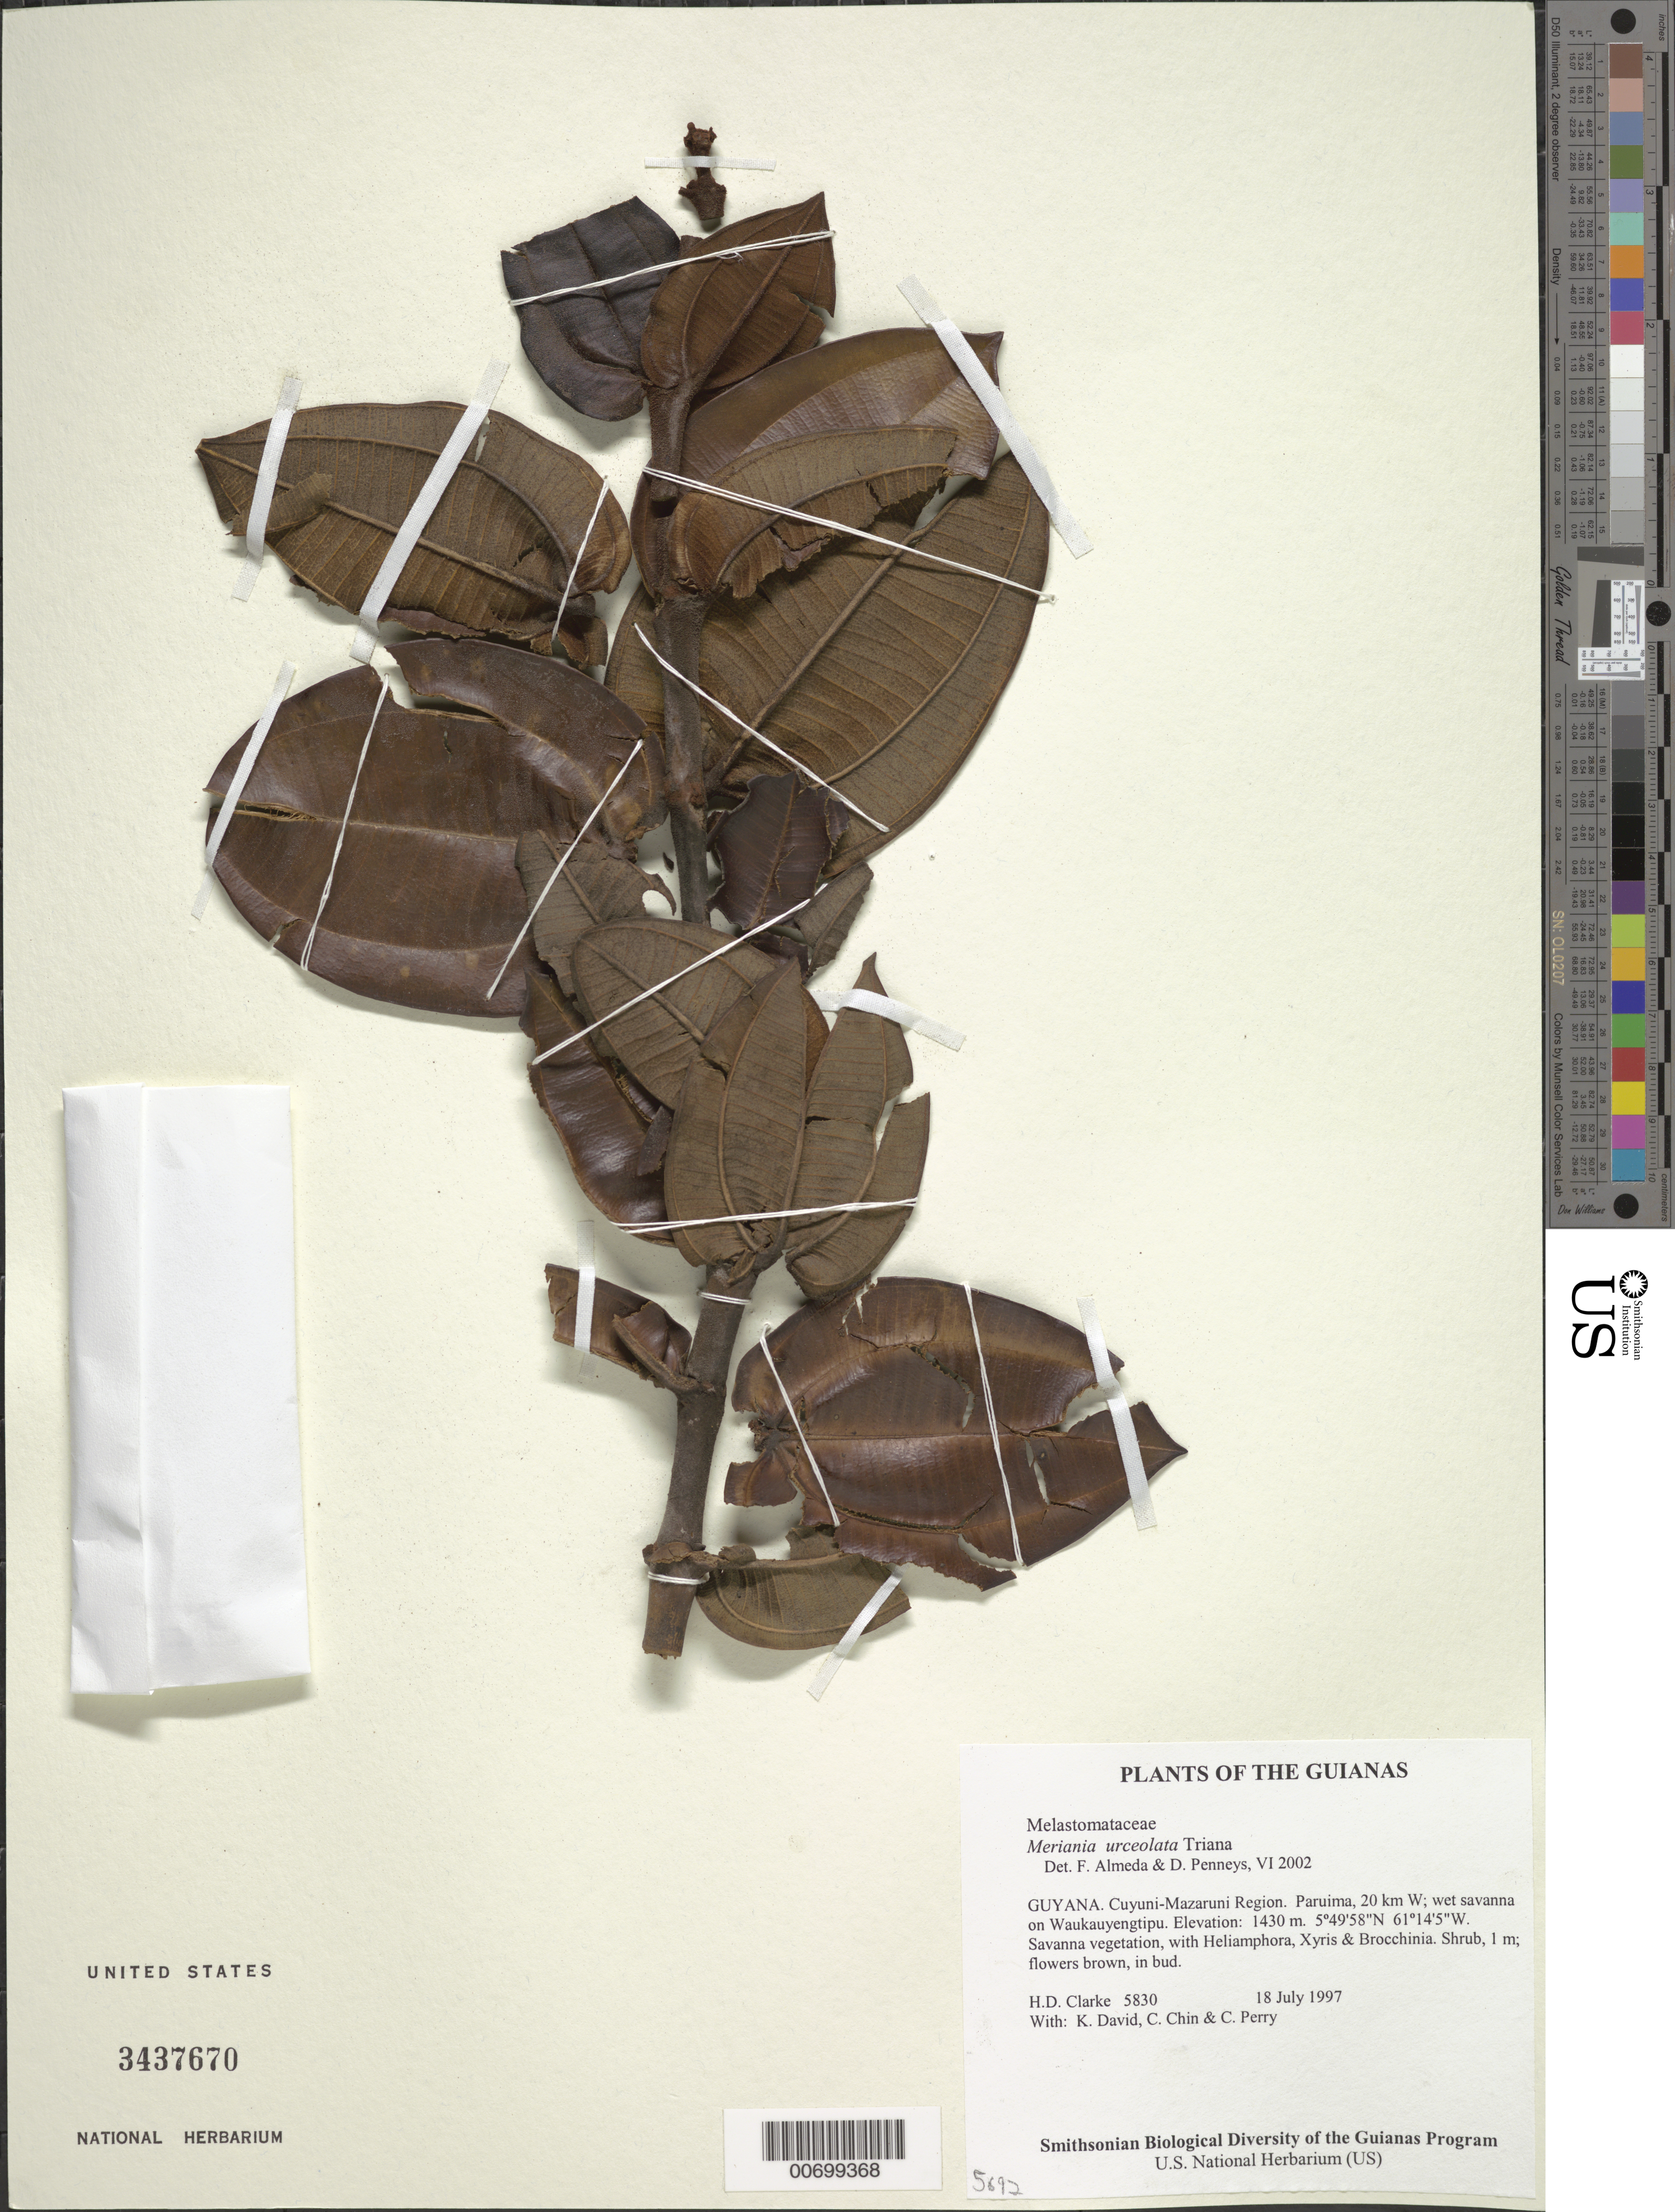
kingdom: Plantae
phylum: Tracheophyta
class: Magnoliopsida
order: Myrtales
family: Melastomataceae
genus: Meriania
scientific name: Meriania urceolata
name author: Triana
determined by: Almeda, F.; Penneys, D. S.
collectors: H. D. Clarke, K. David, C. Chin & C. Perry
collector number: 5830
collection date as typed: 18 July 1997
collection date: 1997-07-18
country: Guyana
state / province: Cuyuni-Mazaruni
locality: Paruima, 20 km W; wet savanna on Waukauyengtipu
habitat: Savanna vegetation, with Heliamphora, Xyris & Brocchinia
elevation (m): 1430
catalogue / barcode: US 3437670